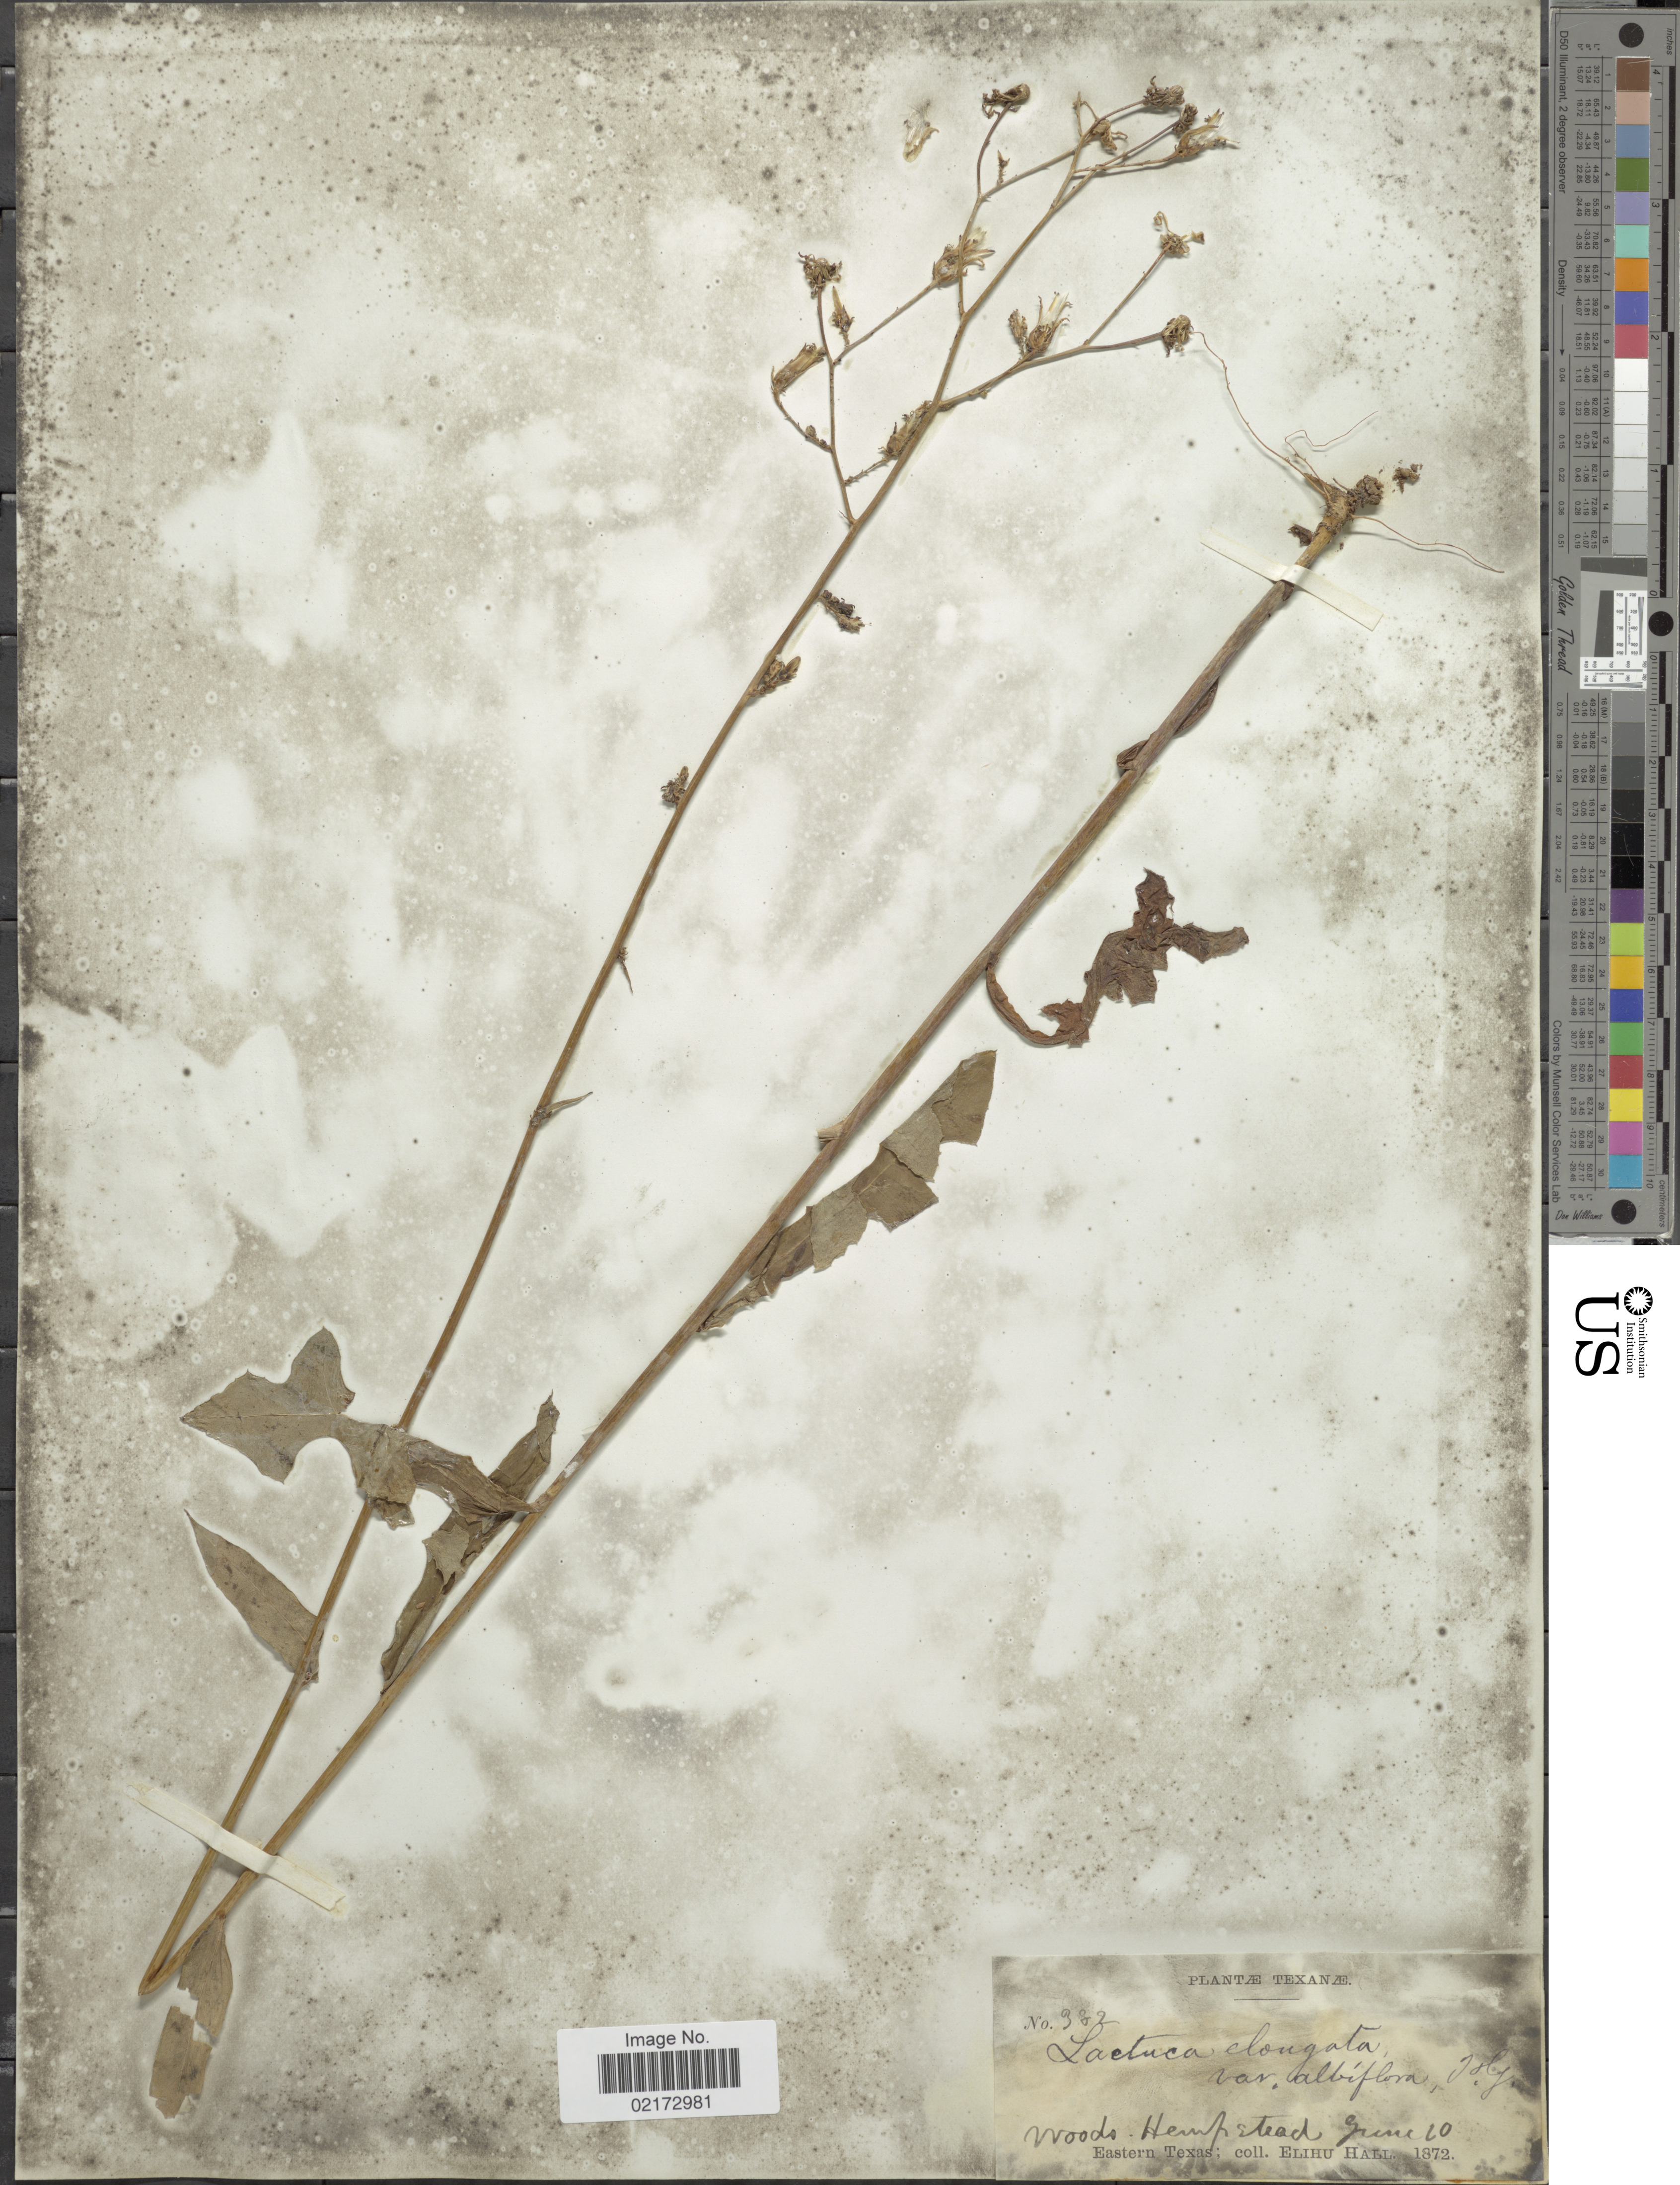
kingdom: Plantae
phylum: Tracheophyta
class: Magnoliopsida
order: Asterales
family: Asteraceae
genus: Lactuca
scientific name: Lactuca canadensis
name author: L.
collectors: E. Hall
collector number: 382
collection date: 1872-06-10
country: United States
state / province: Texas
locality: Texanae, Hempstead, eastern Texas